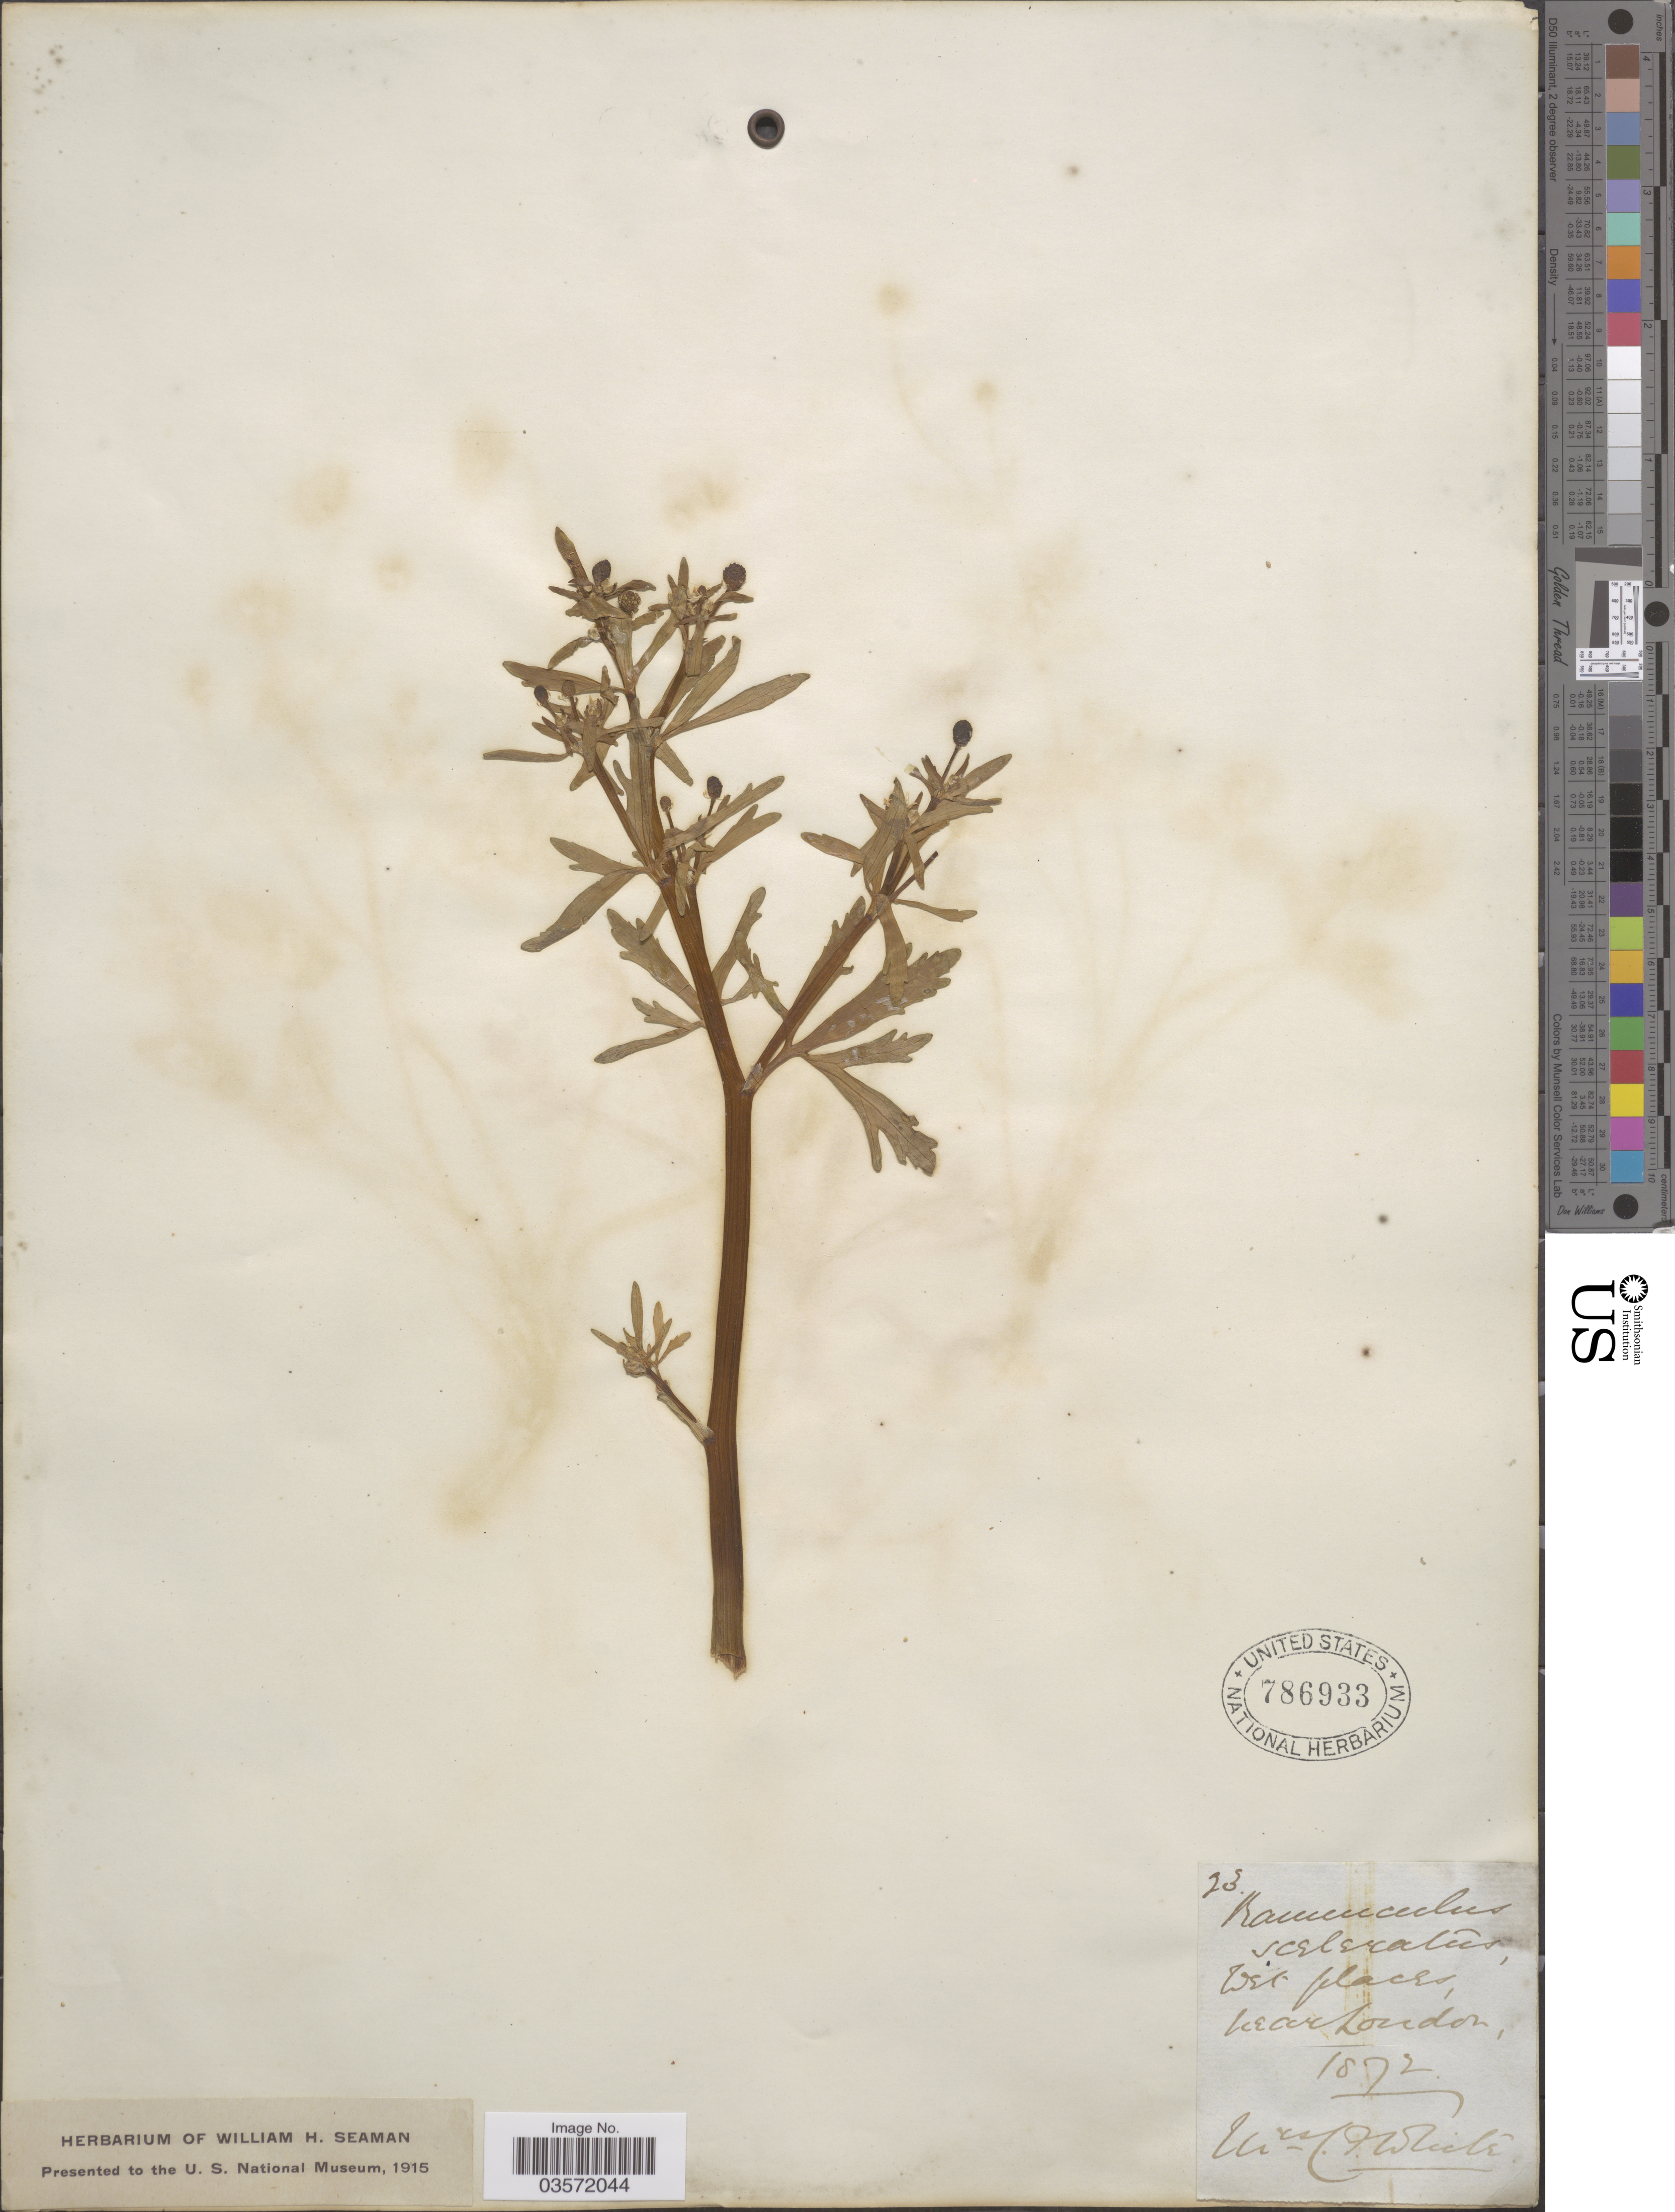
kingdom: Plantae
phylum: Tracheophyta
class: Magnoliopsida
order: Ranunculales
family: Ranunculaceae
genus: Ranunculus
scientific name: Ranunculus sceleratus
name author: L.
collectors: C. Wheeler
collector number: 23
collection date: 1872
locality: Wet places near London.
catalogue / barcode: US 786933